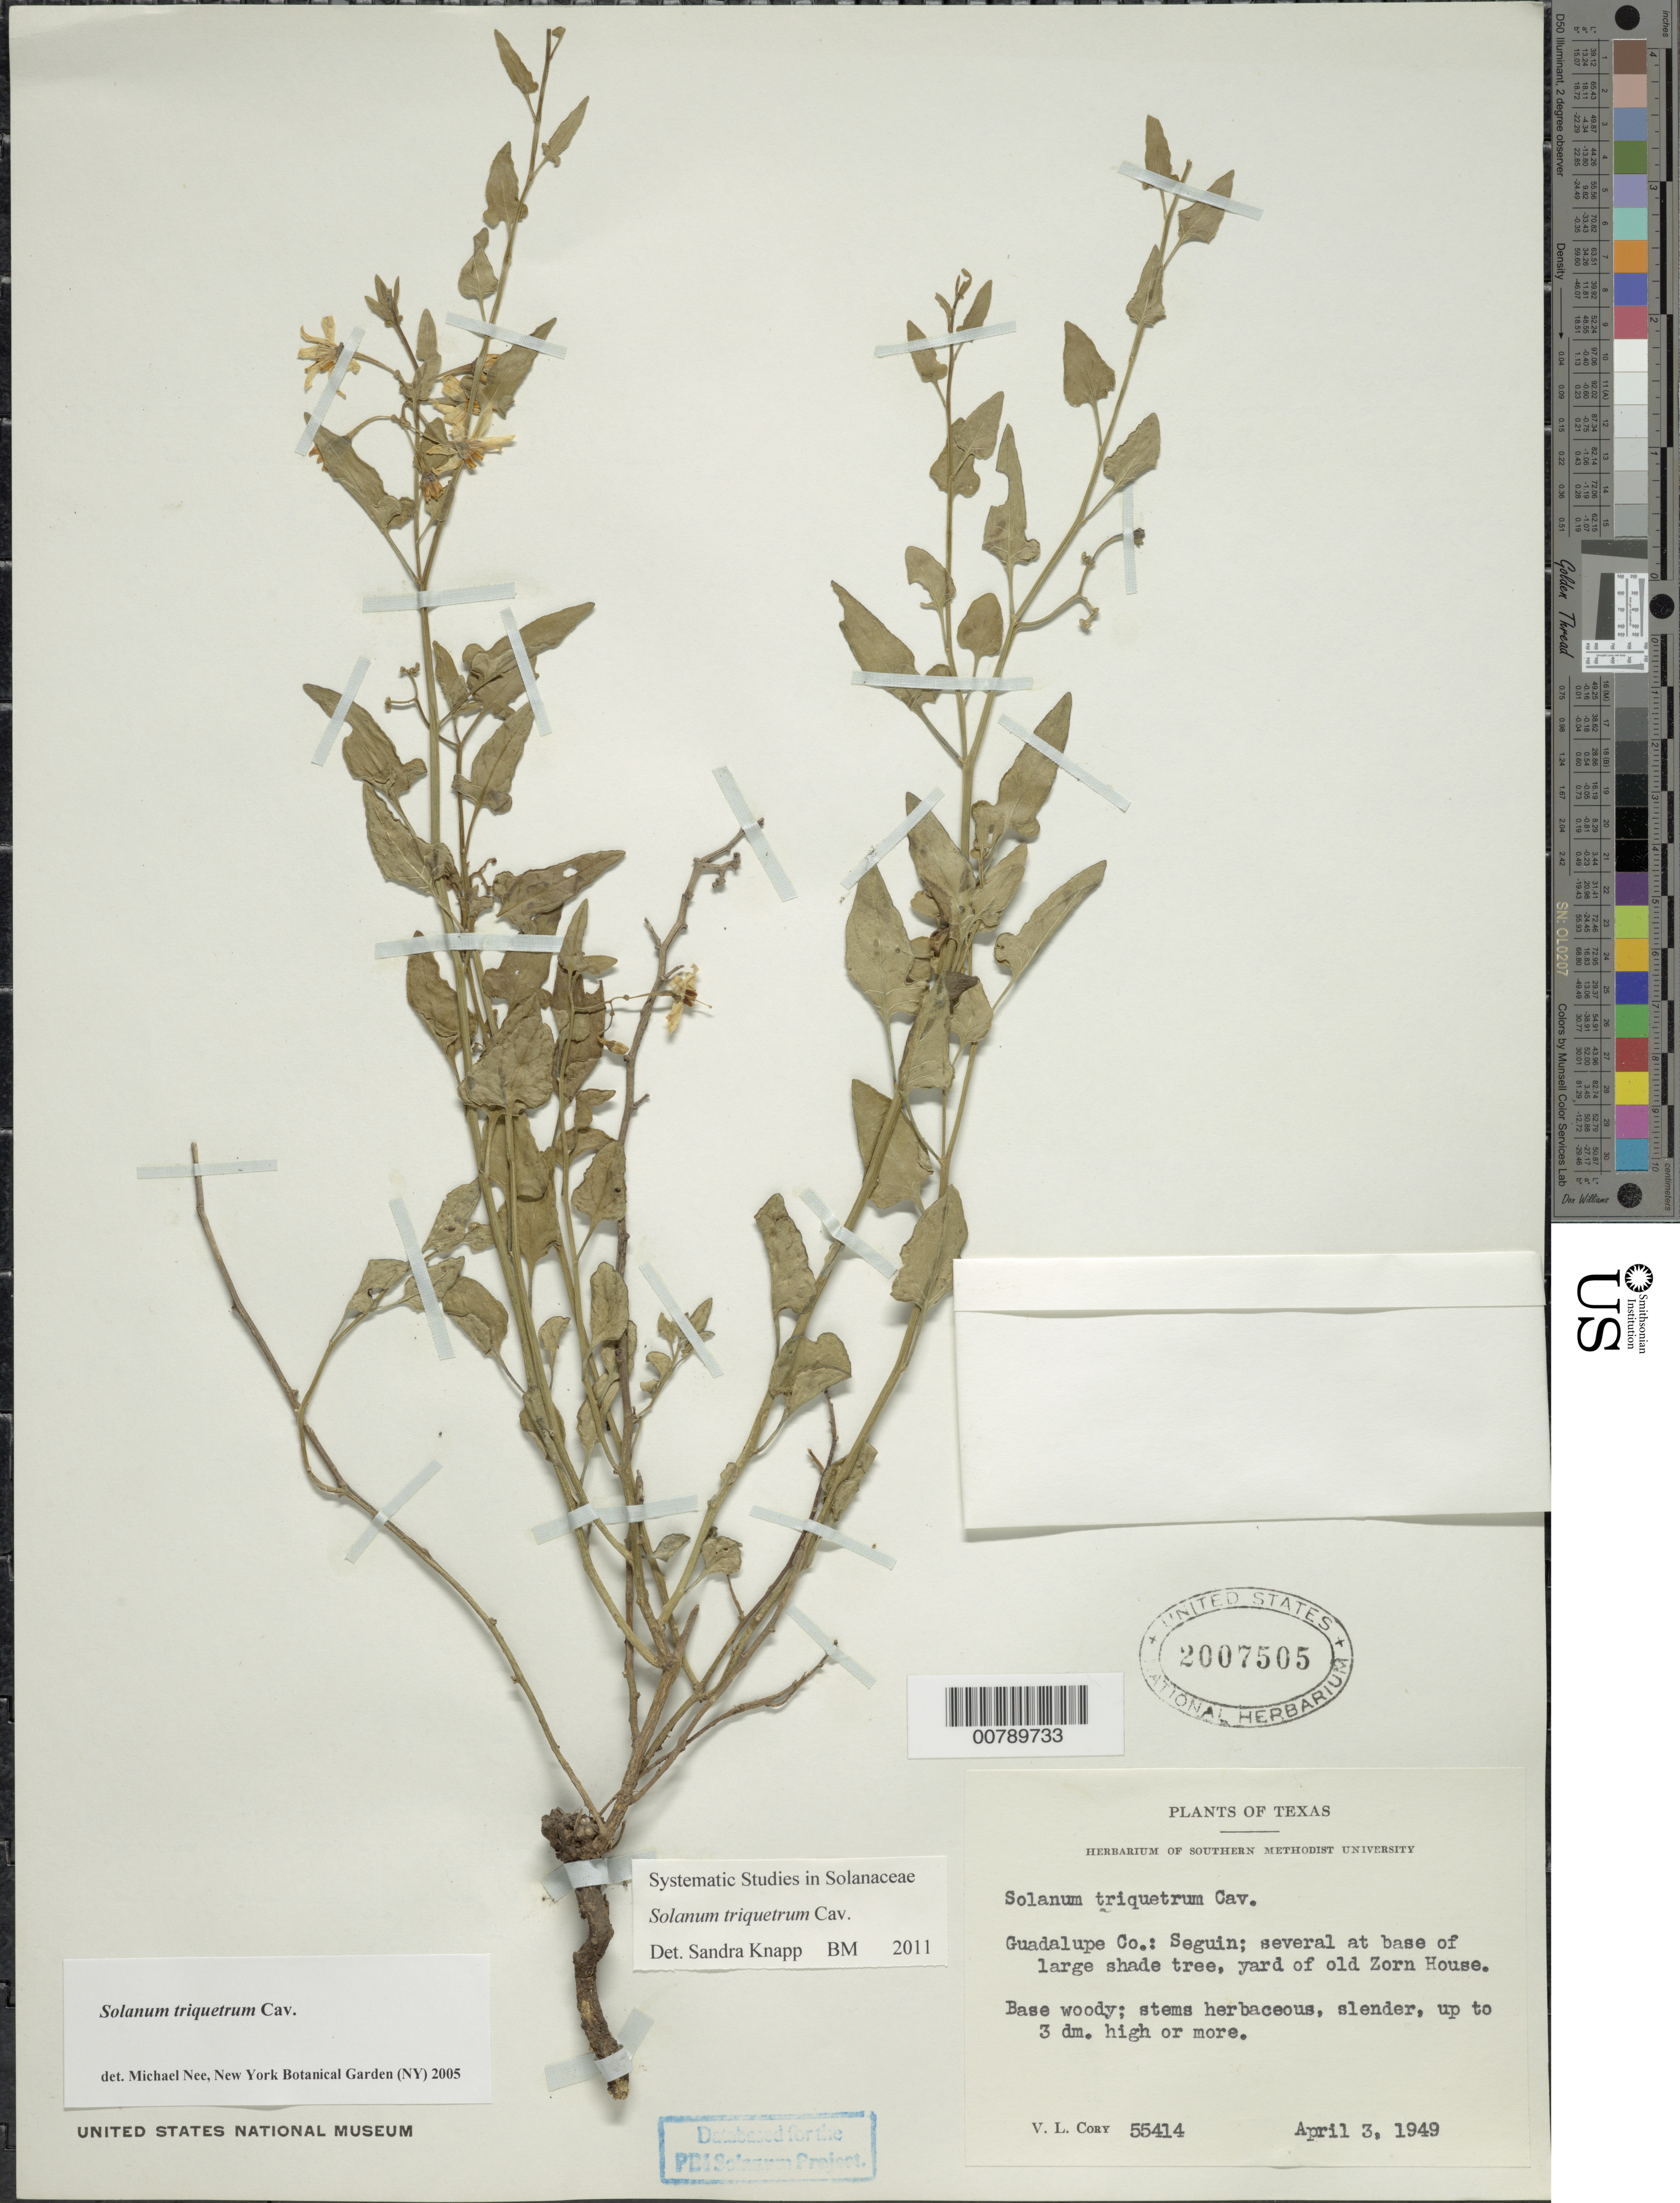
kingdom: Plantae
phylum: Tracheophyta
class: Magnoliopsida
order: Solanales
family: Solanaceae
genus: Solanum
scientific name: Solanum triquetrum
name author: Cav.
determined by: Knapp, S. D.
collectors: V. Cory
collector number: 55414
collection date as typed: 3 Apr 1949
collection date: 1949-04-03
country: United States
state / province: Texas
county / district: Guadelupe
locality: old Zorn House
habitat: base of large shade tree, yard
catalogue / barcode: US 2007505